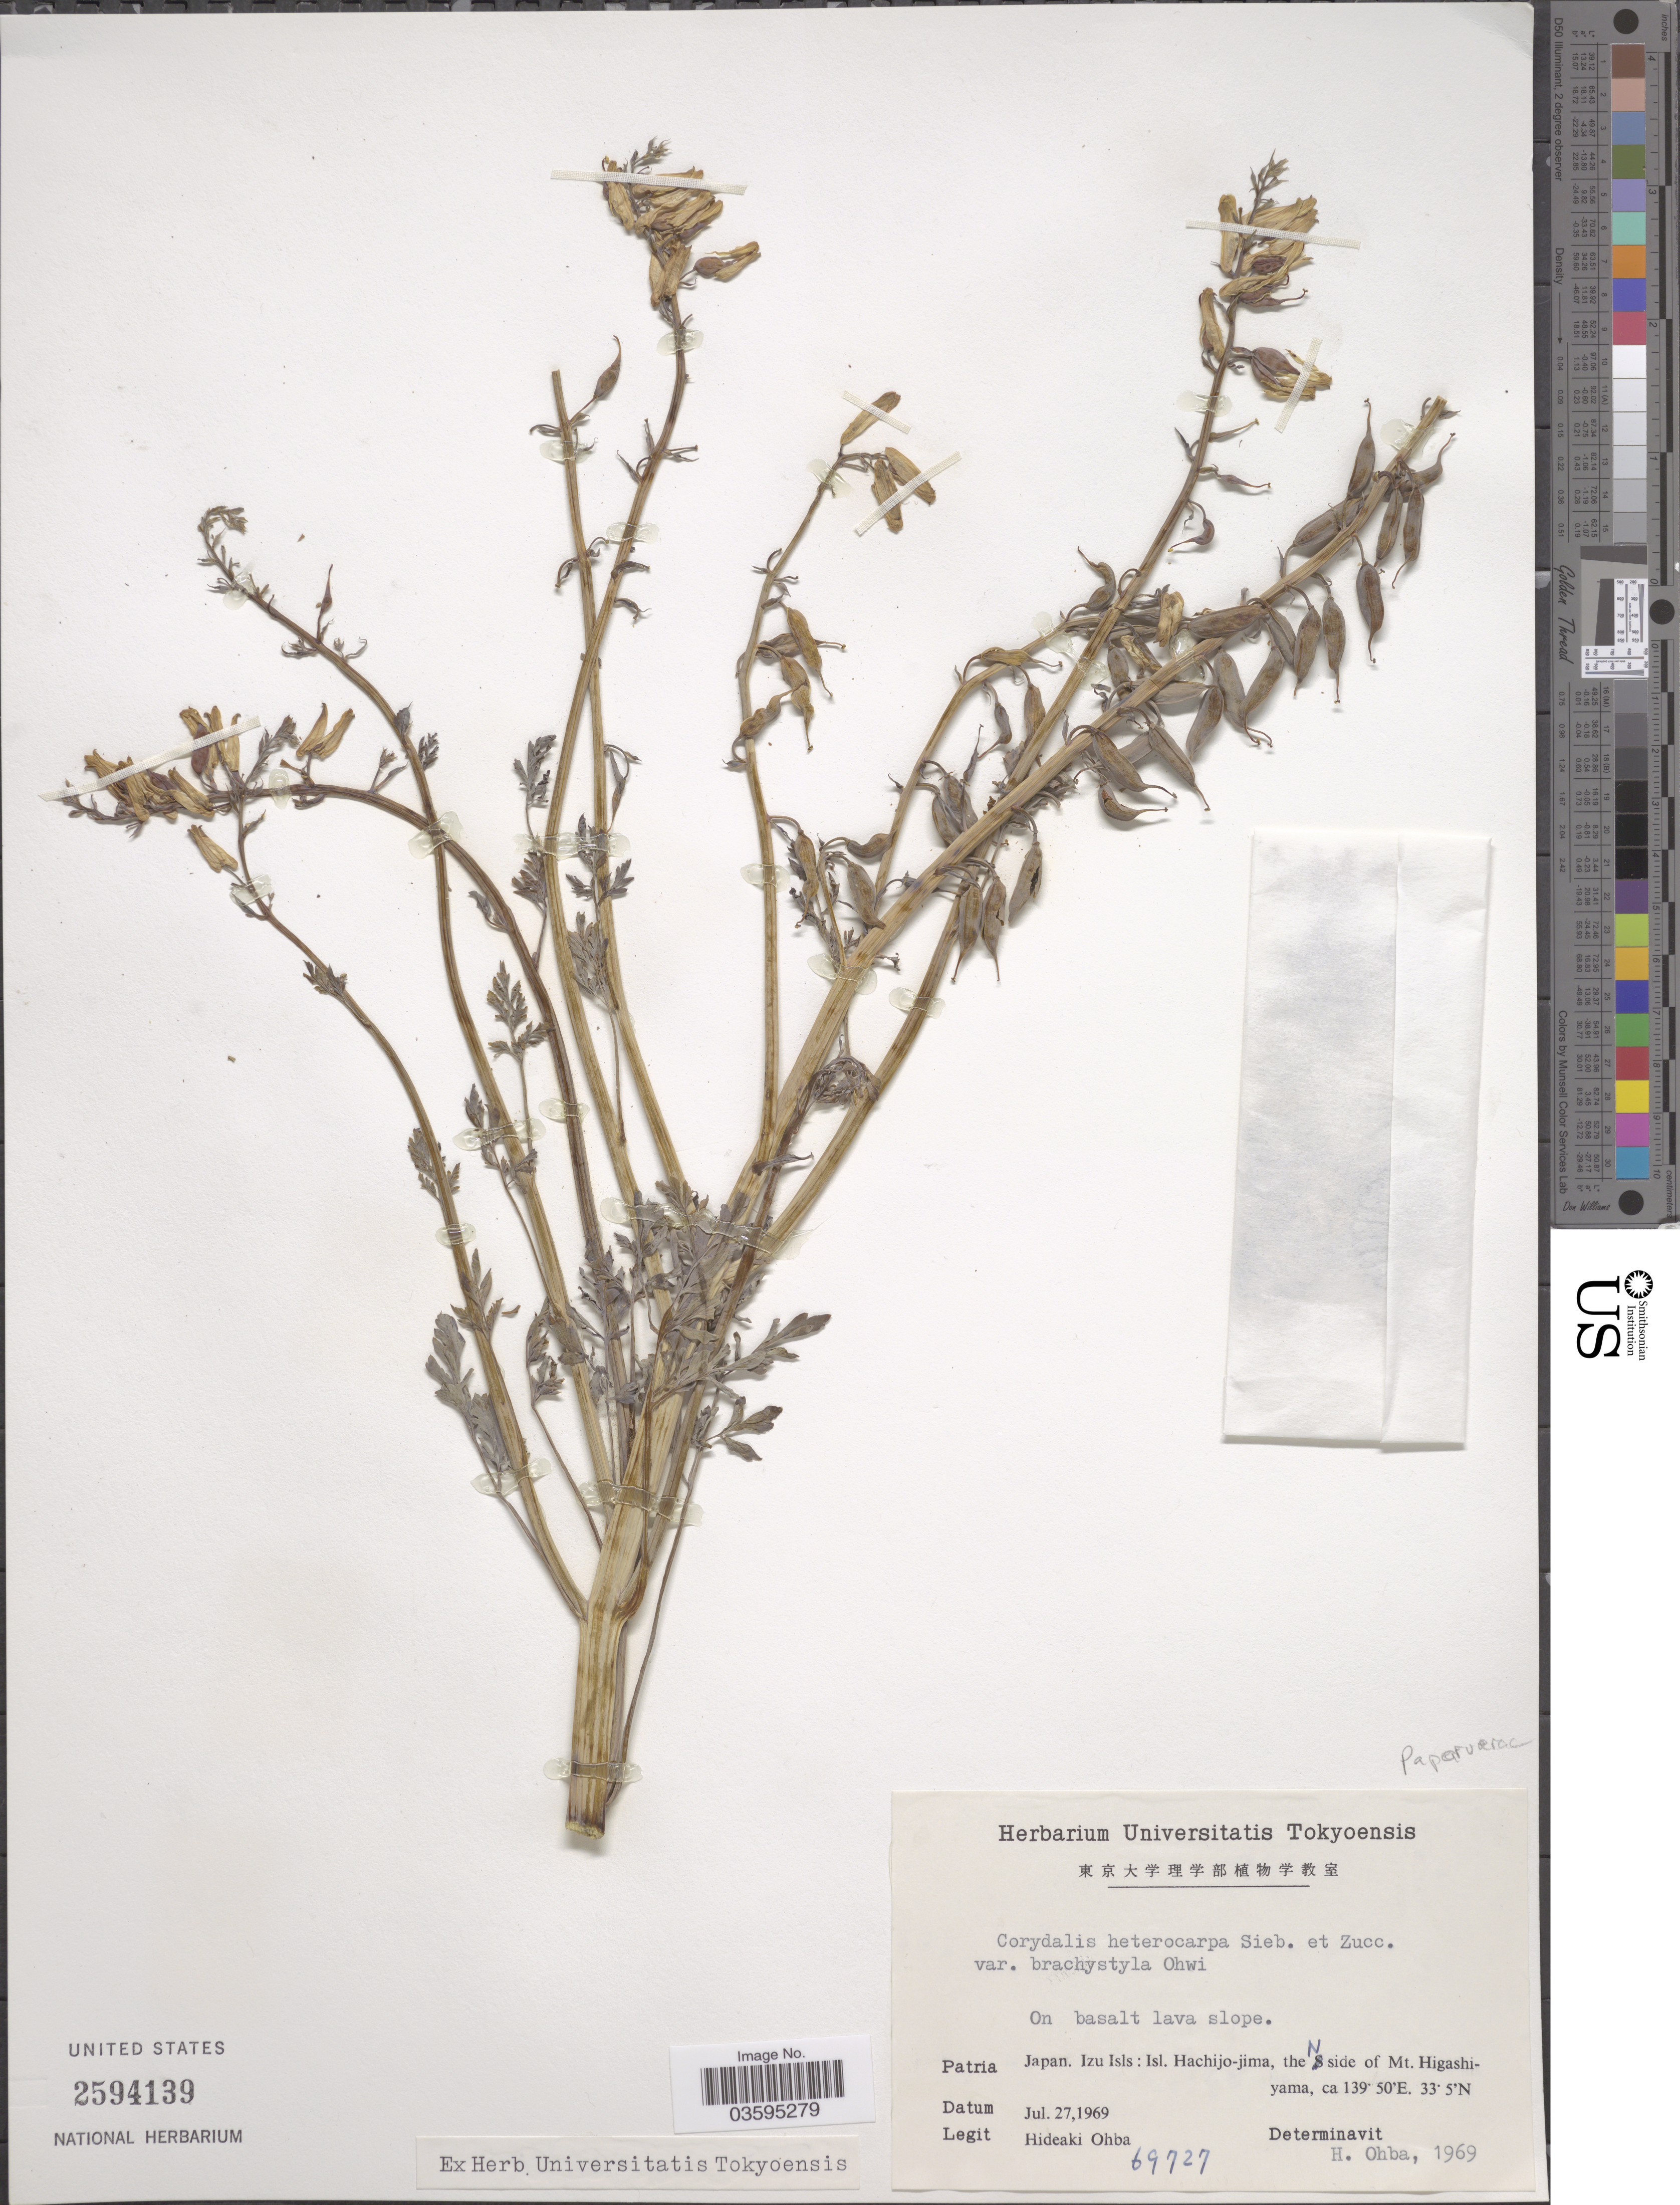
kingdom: Plantae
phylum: Tracheophyta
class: Magnoliopsida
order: Ranunculales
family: Papaveraceae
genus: Corydalis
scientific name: Corydalis heterocarpa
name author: Siebold & Zucc.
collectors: H. Ohba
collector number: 69727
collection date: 1969-07-27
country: Japan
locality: Izu Isls: Isl. Hachijo-jima, the N side of Mt. Higashiyama.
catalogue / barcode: US 2594139